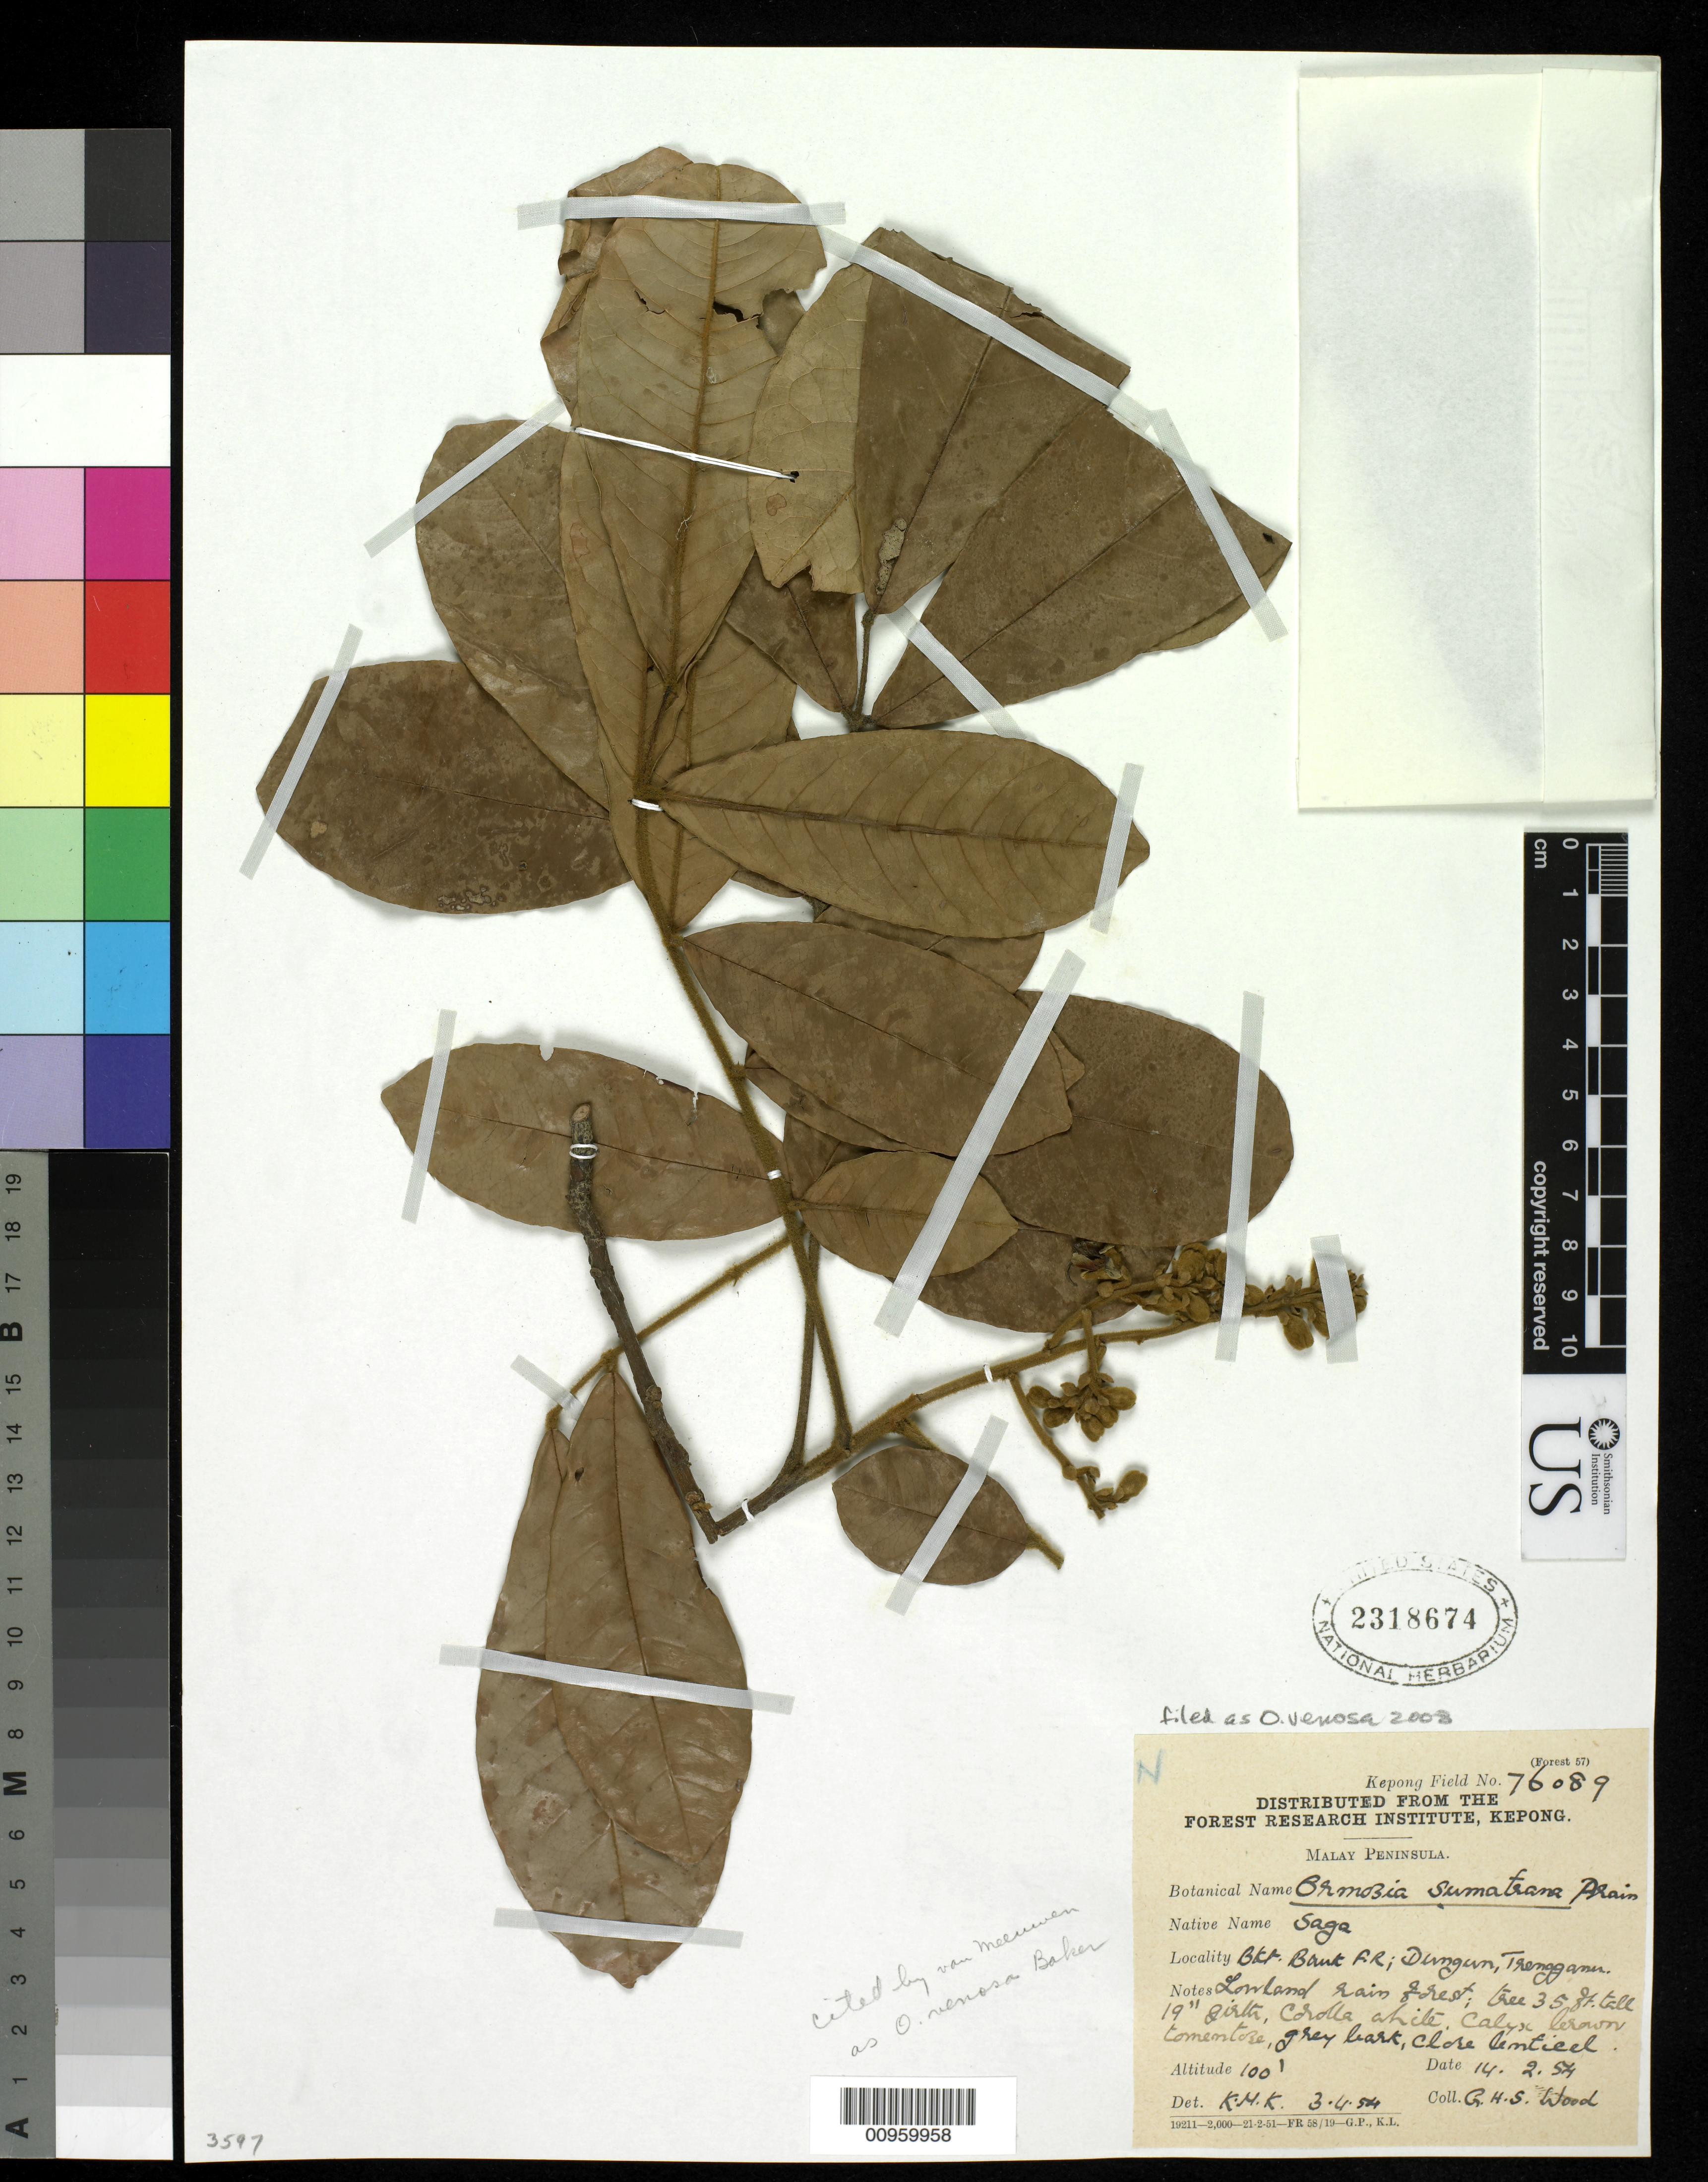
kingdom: Plantae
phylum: Tracheophyta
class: Magnoliopsida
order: Fabales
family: Fabaceae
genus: Ormosia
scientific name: Ormosia venosa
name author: Baker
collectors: G. Wood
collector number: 76089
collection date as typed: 14 Feb 1954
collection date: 1954-02-14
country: Malaysia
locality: Bkt. Baut F.R; Dungun, Trengganu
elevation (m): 30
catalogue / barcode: US 2318674